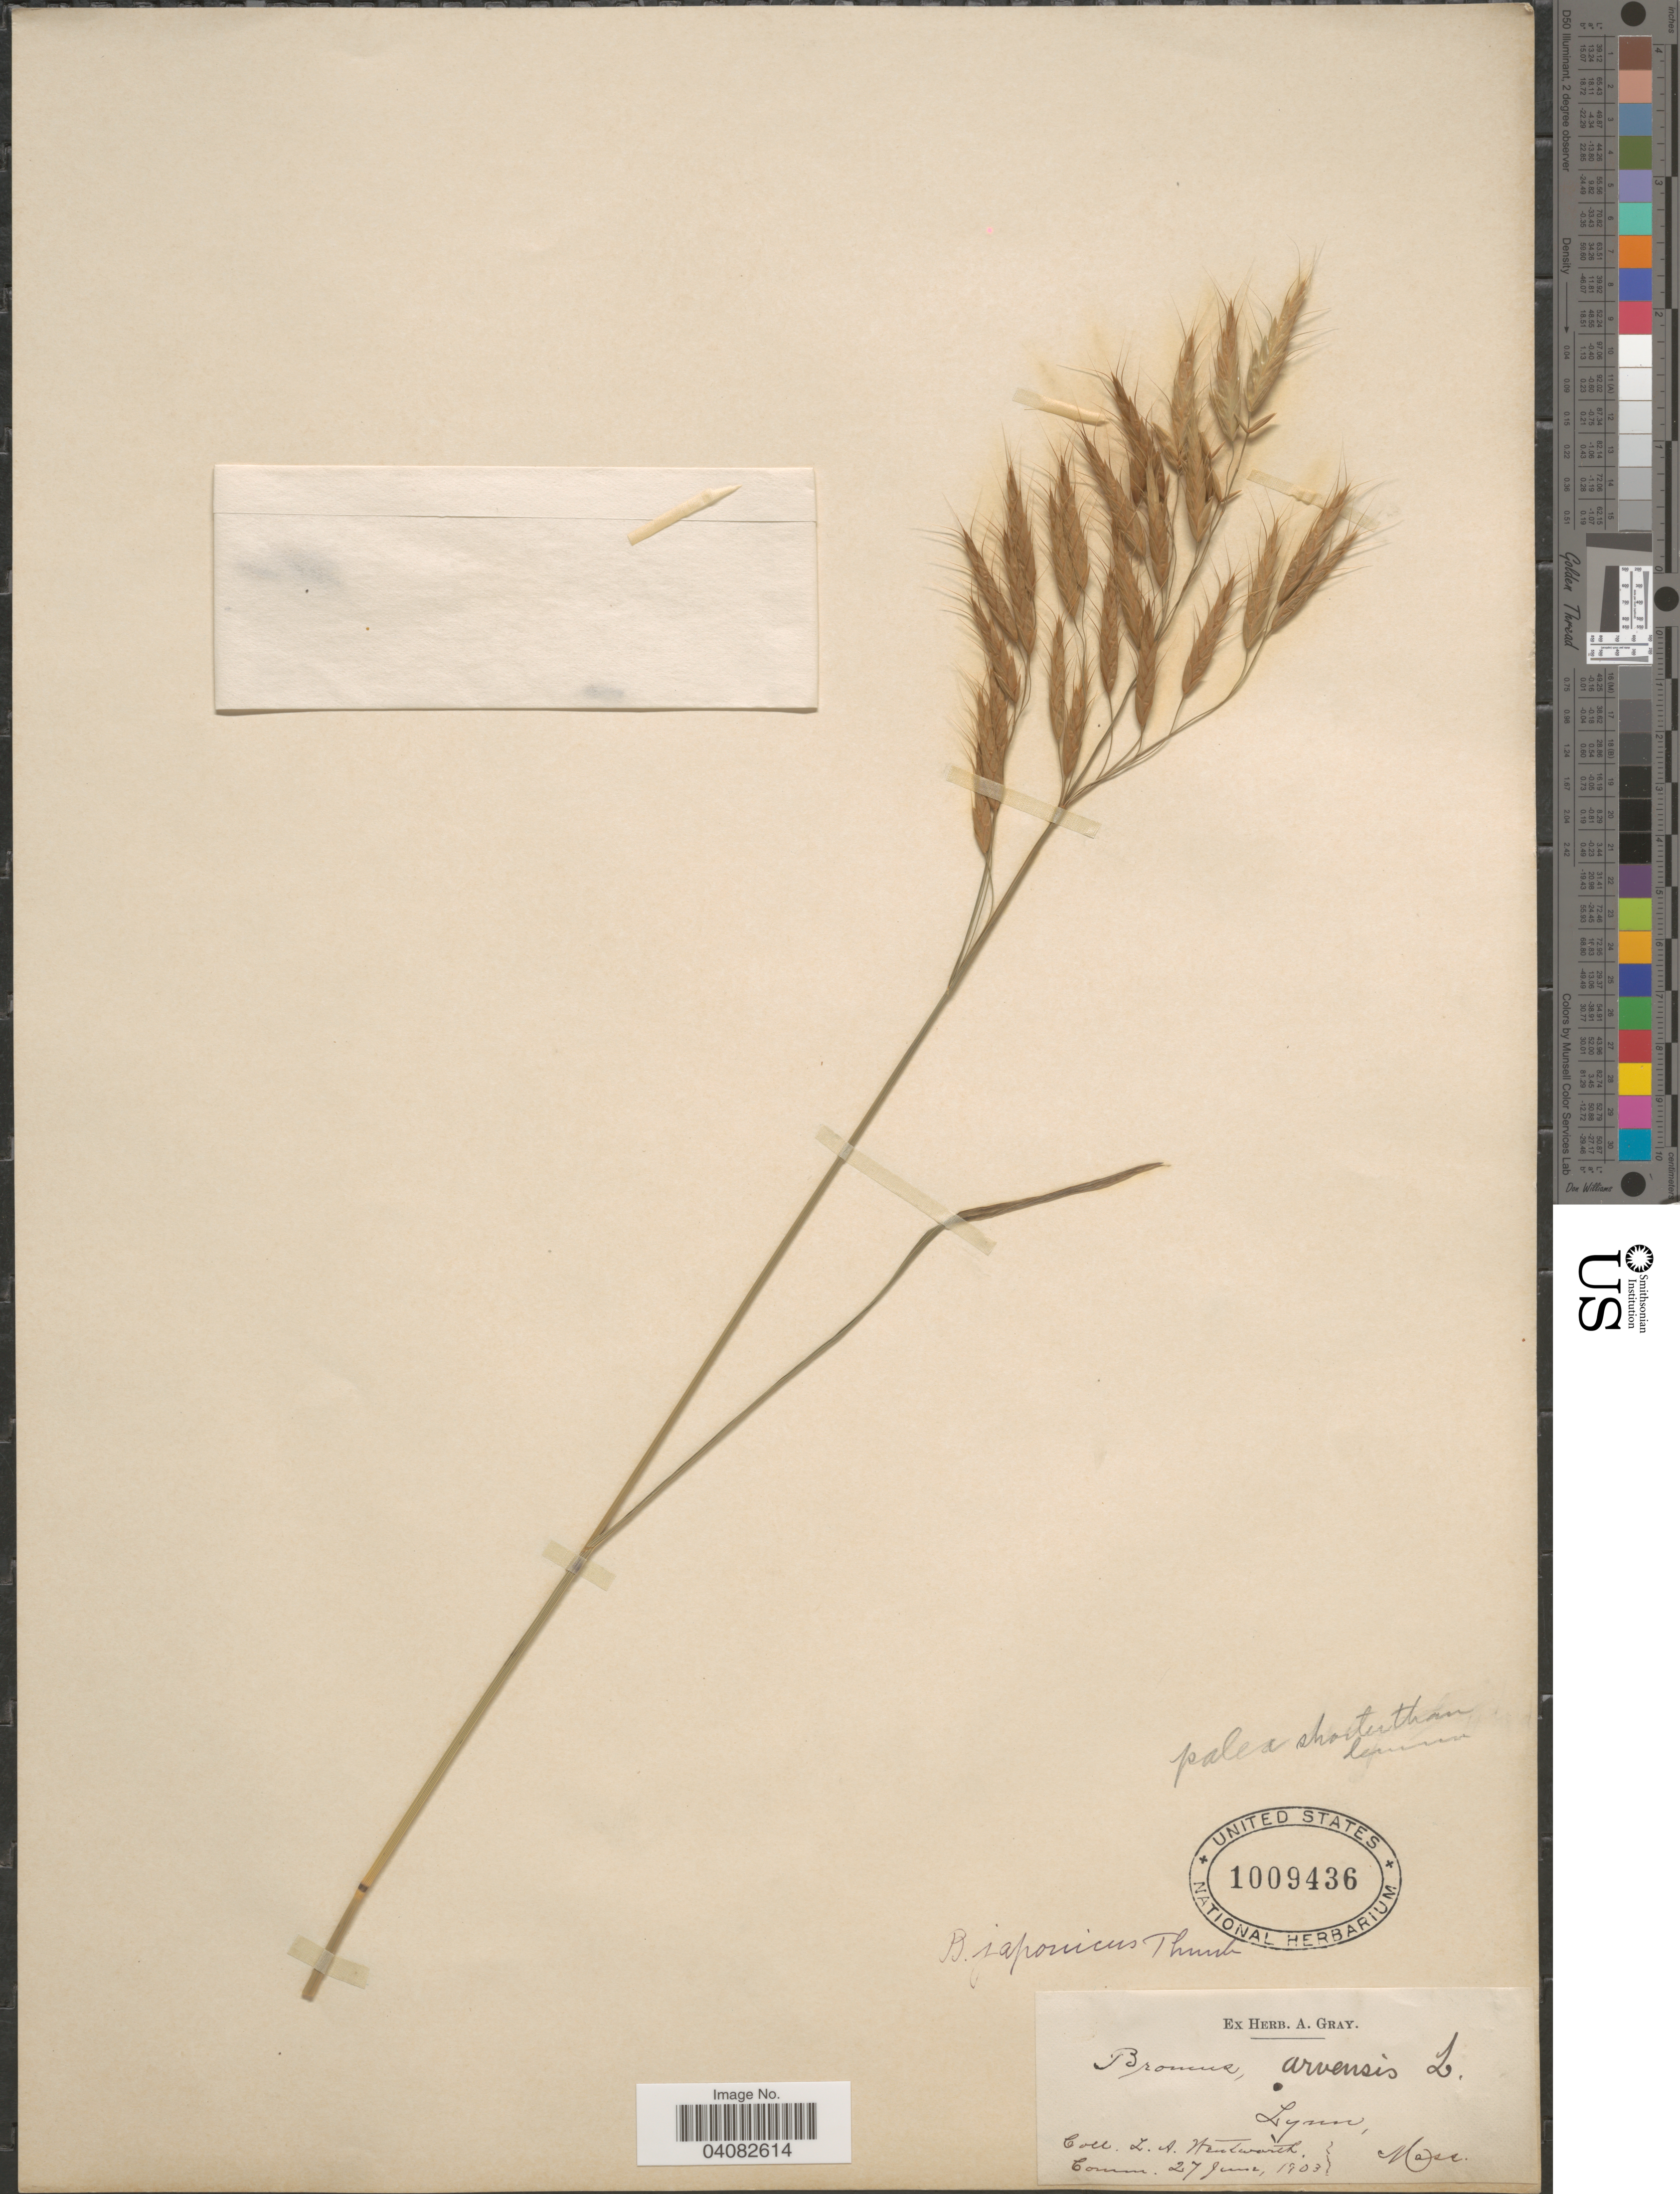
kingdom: Plantae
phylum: Tracheophyta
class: Liliopsida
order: Poales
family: Poaceae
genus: Bromus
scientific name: Bromus japonicus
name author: Houtt.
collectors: L. Wentworth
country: United States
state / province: Massachusetts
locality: Lynn.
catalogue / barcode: US 1009436